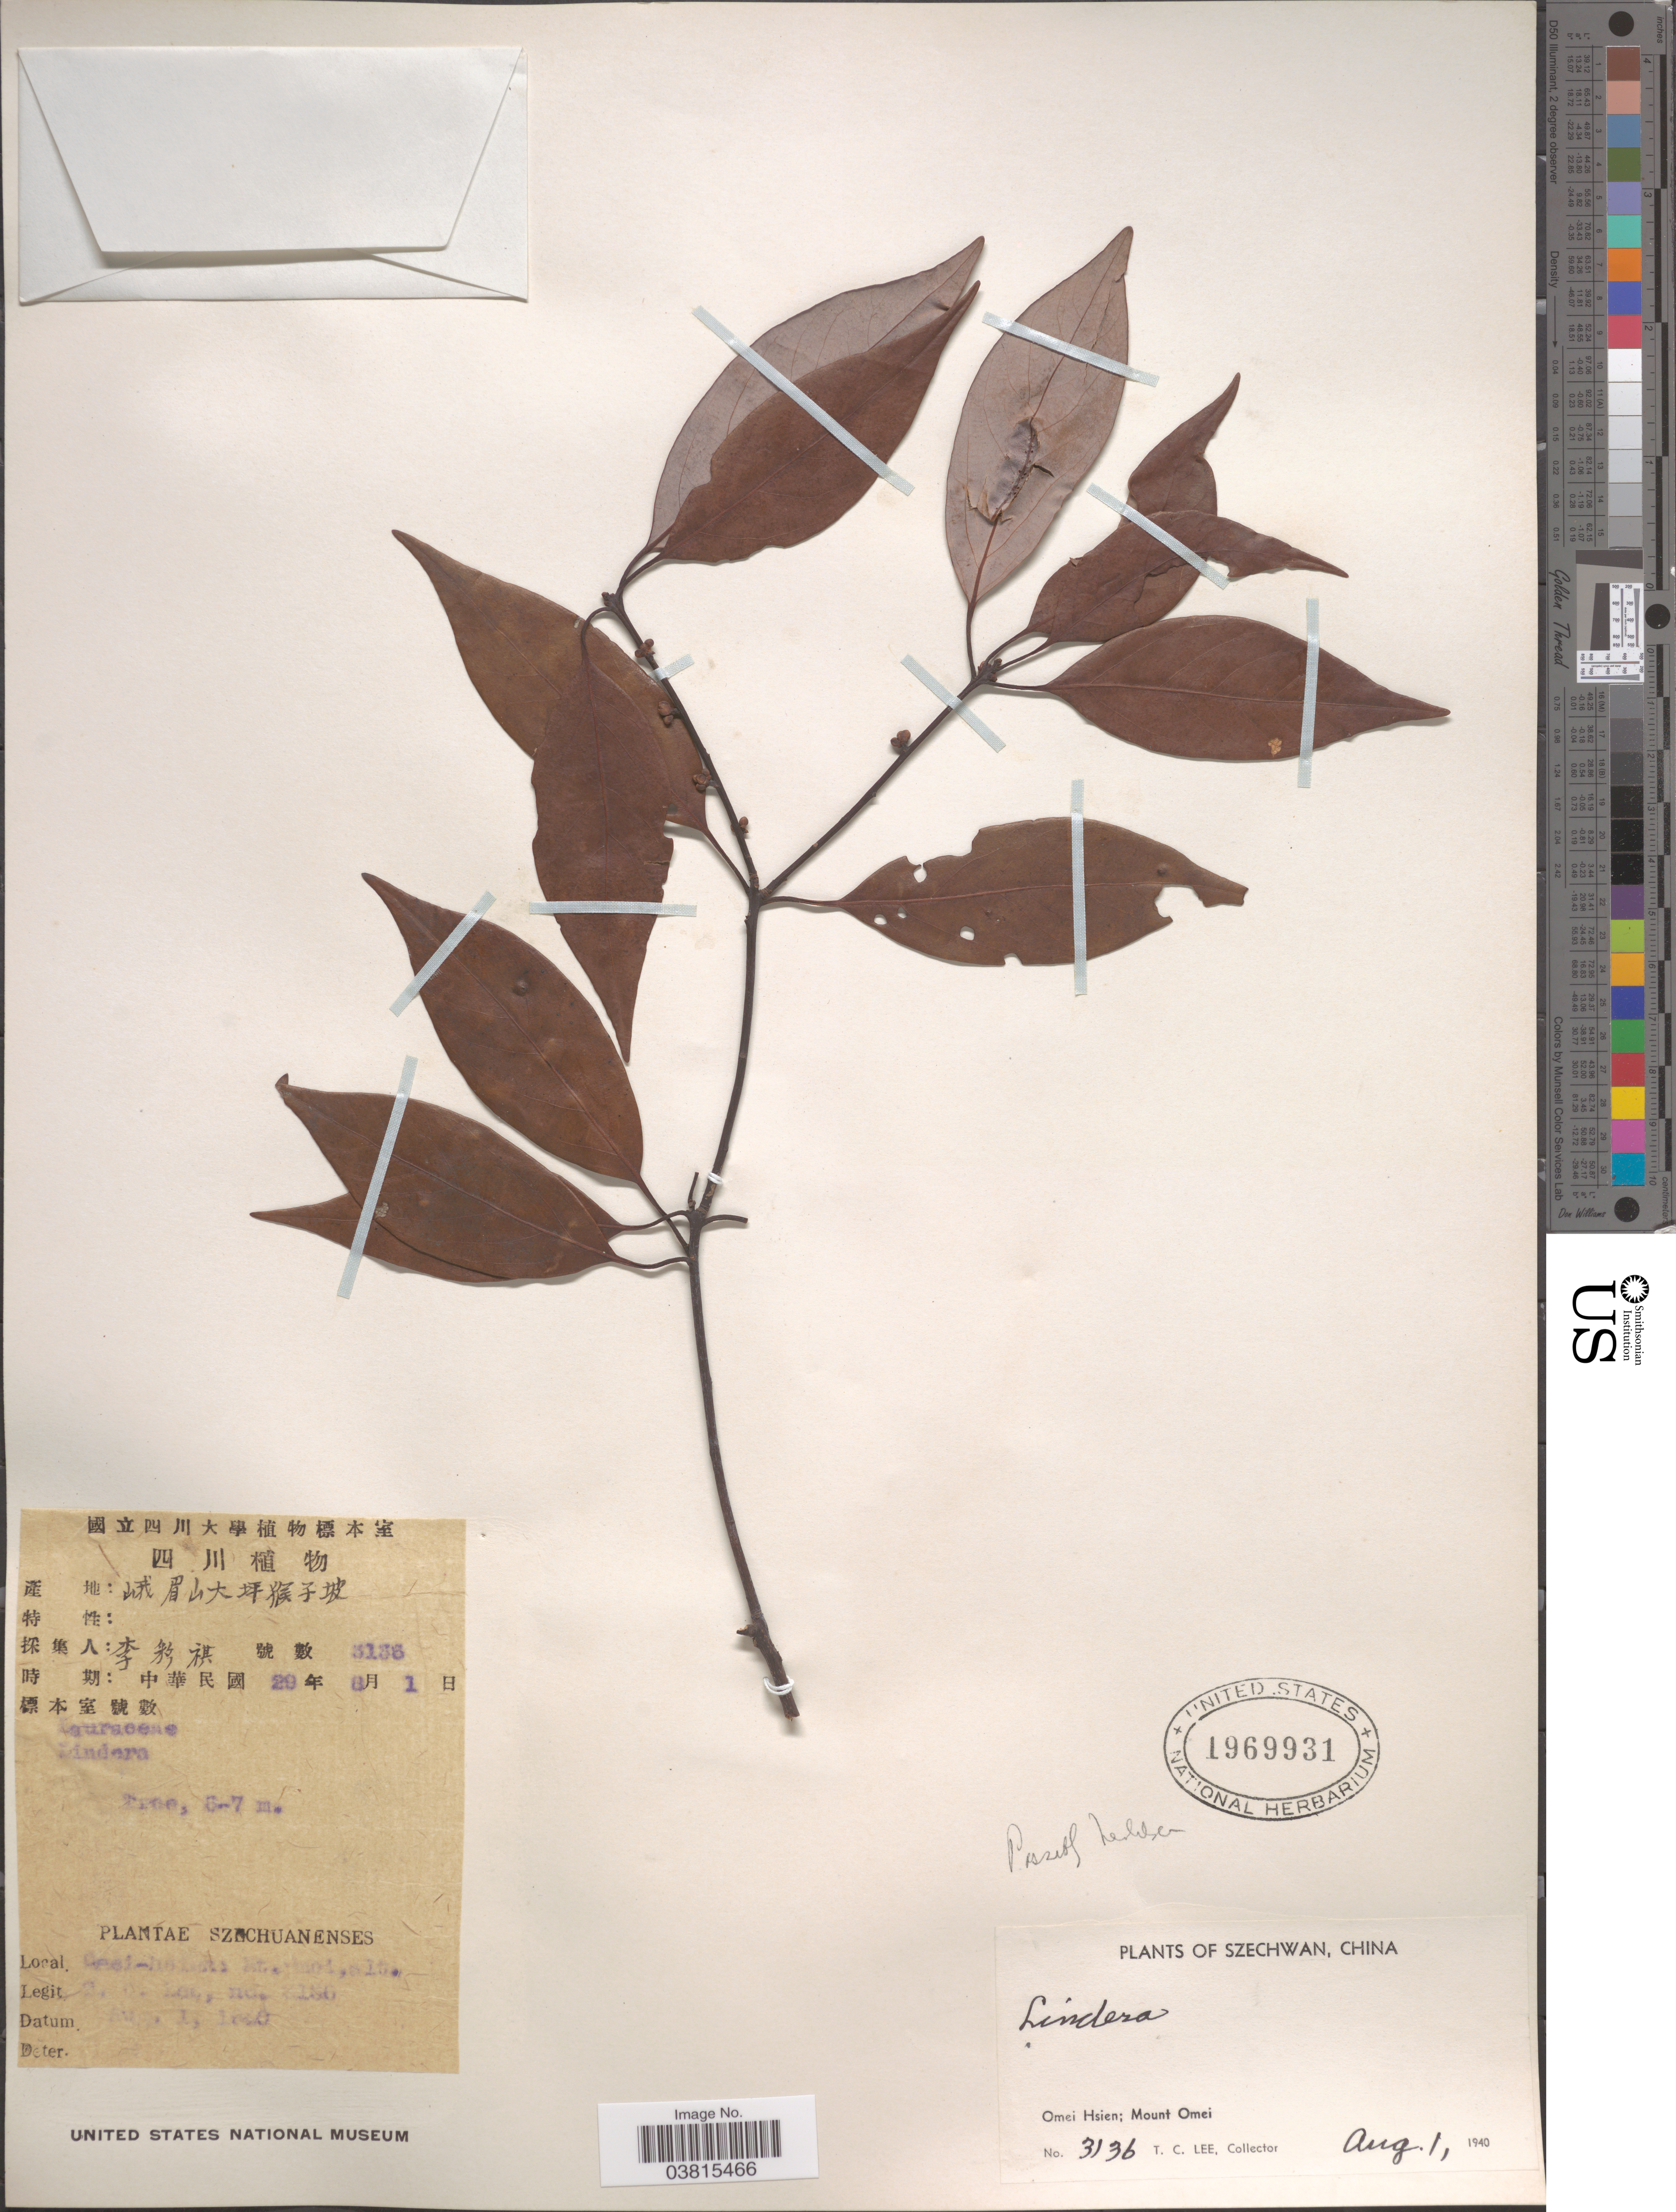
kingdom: Plantae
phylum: Tracheophyta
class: Magnoliopsida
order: Laurales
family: Lauraceae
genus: Lindera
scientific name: Lindera sp.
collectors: T. Lee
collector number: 3136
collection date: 1940-08-01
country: China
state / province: Sichuan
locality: Szechwan. Omei Hsien; Mount Omei.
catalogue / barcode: US 1969931